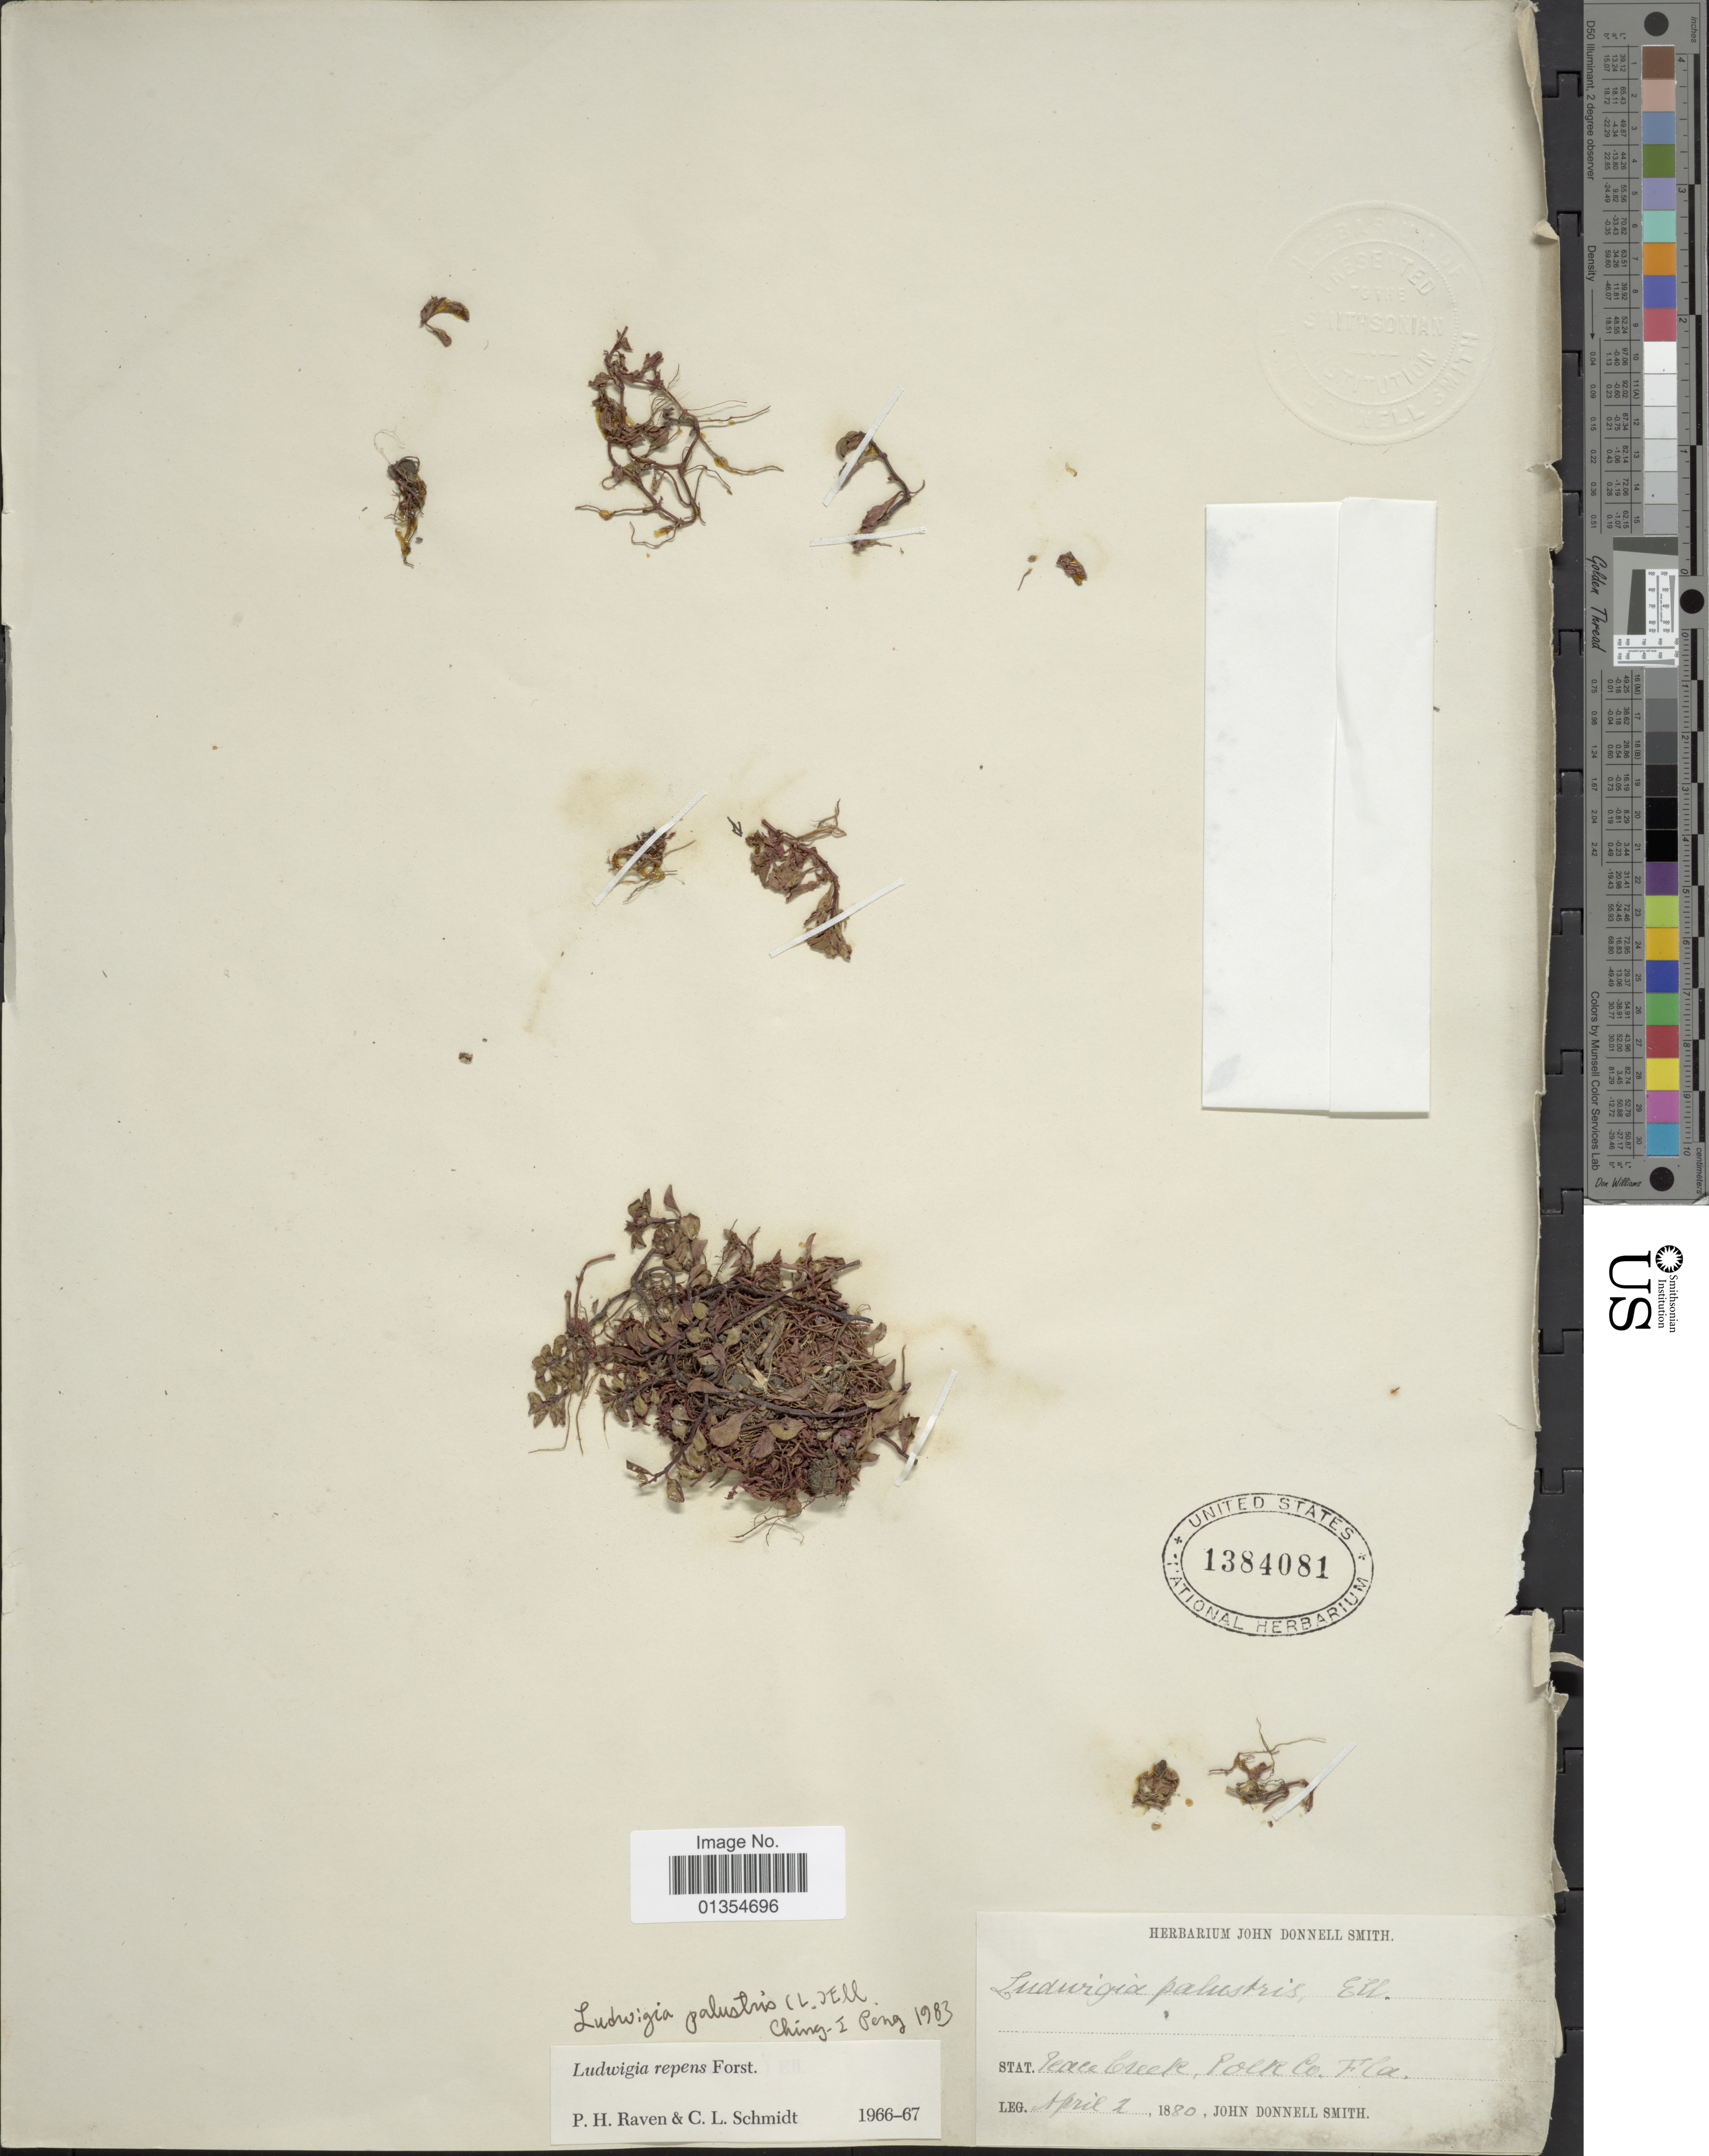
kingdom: Plantae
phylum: Tracheophyta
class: Magnoliopsida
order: Myrtales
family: Onagraceae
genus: Ludwigia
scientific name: Ludwigia palustris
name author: (L.) Elliott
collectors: J. Donnell Smith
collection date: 1880-04-02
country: United States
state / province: Florida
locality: Peace Creek, Polk Co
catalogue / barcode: US 1384081